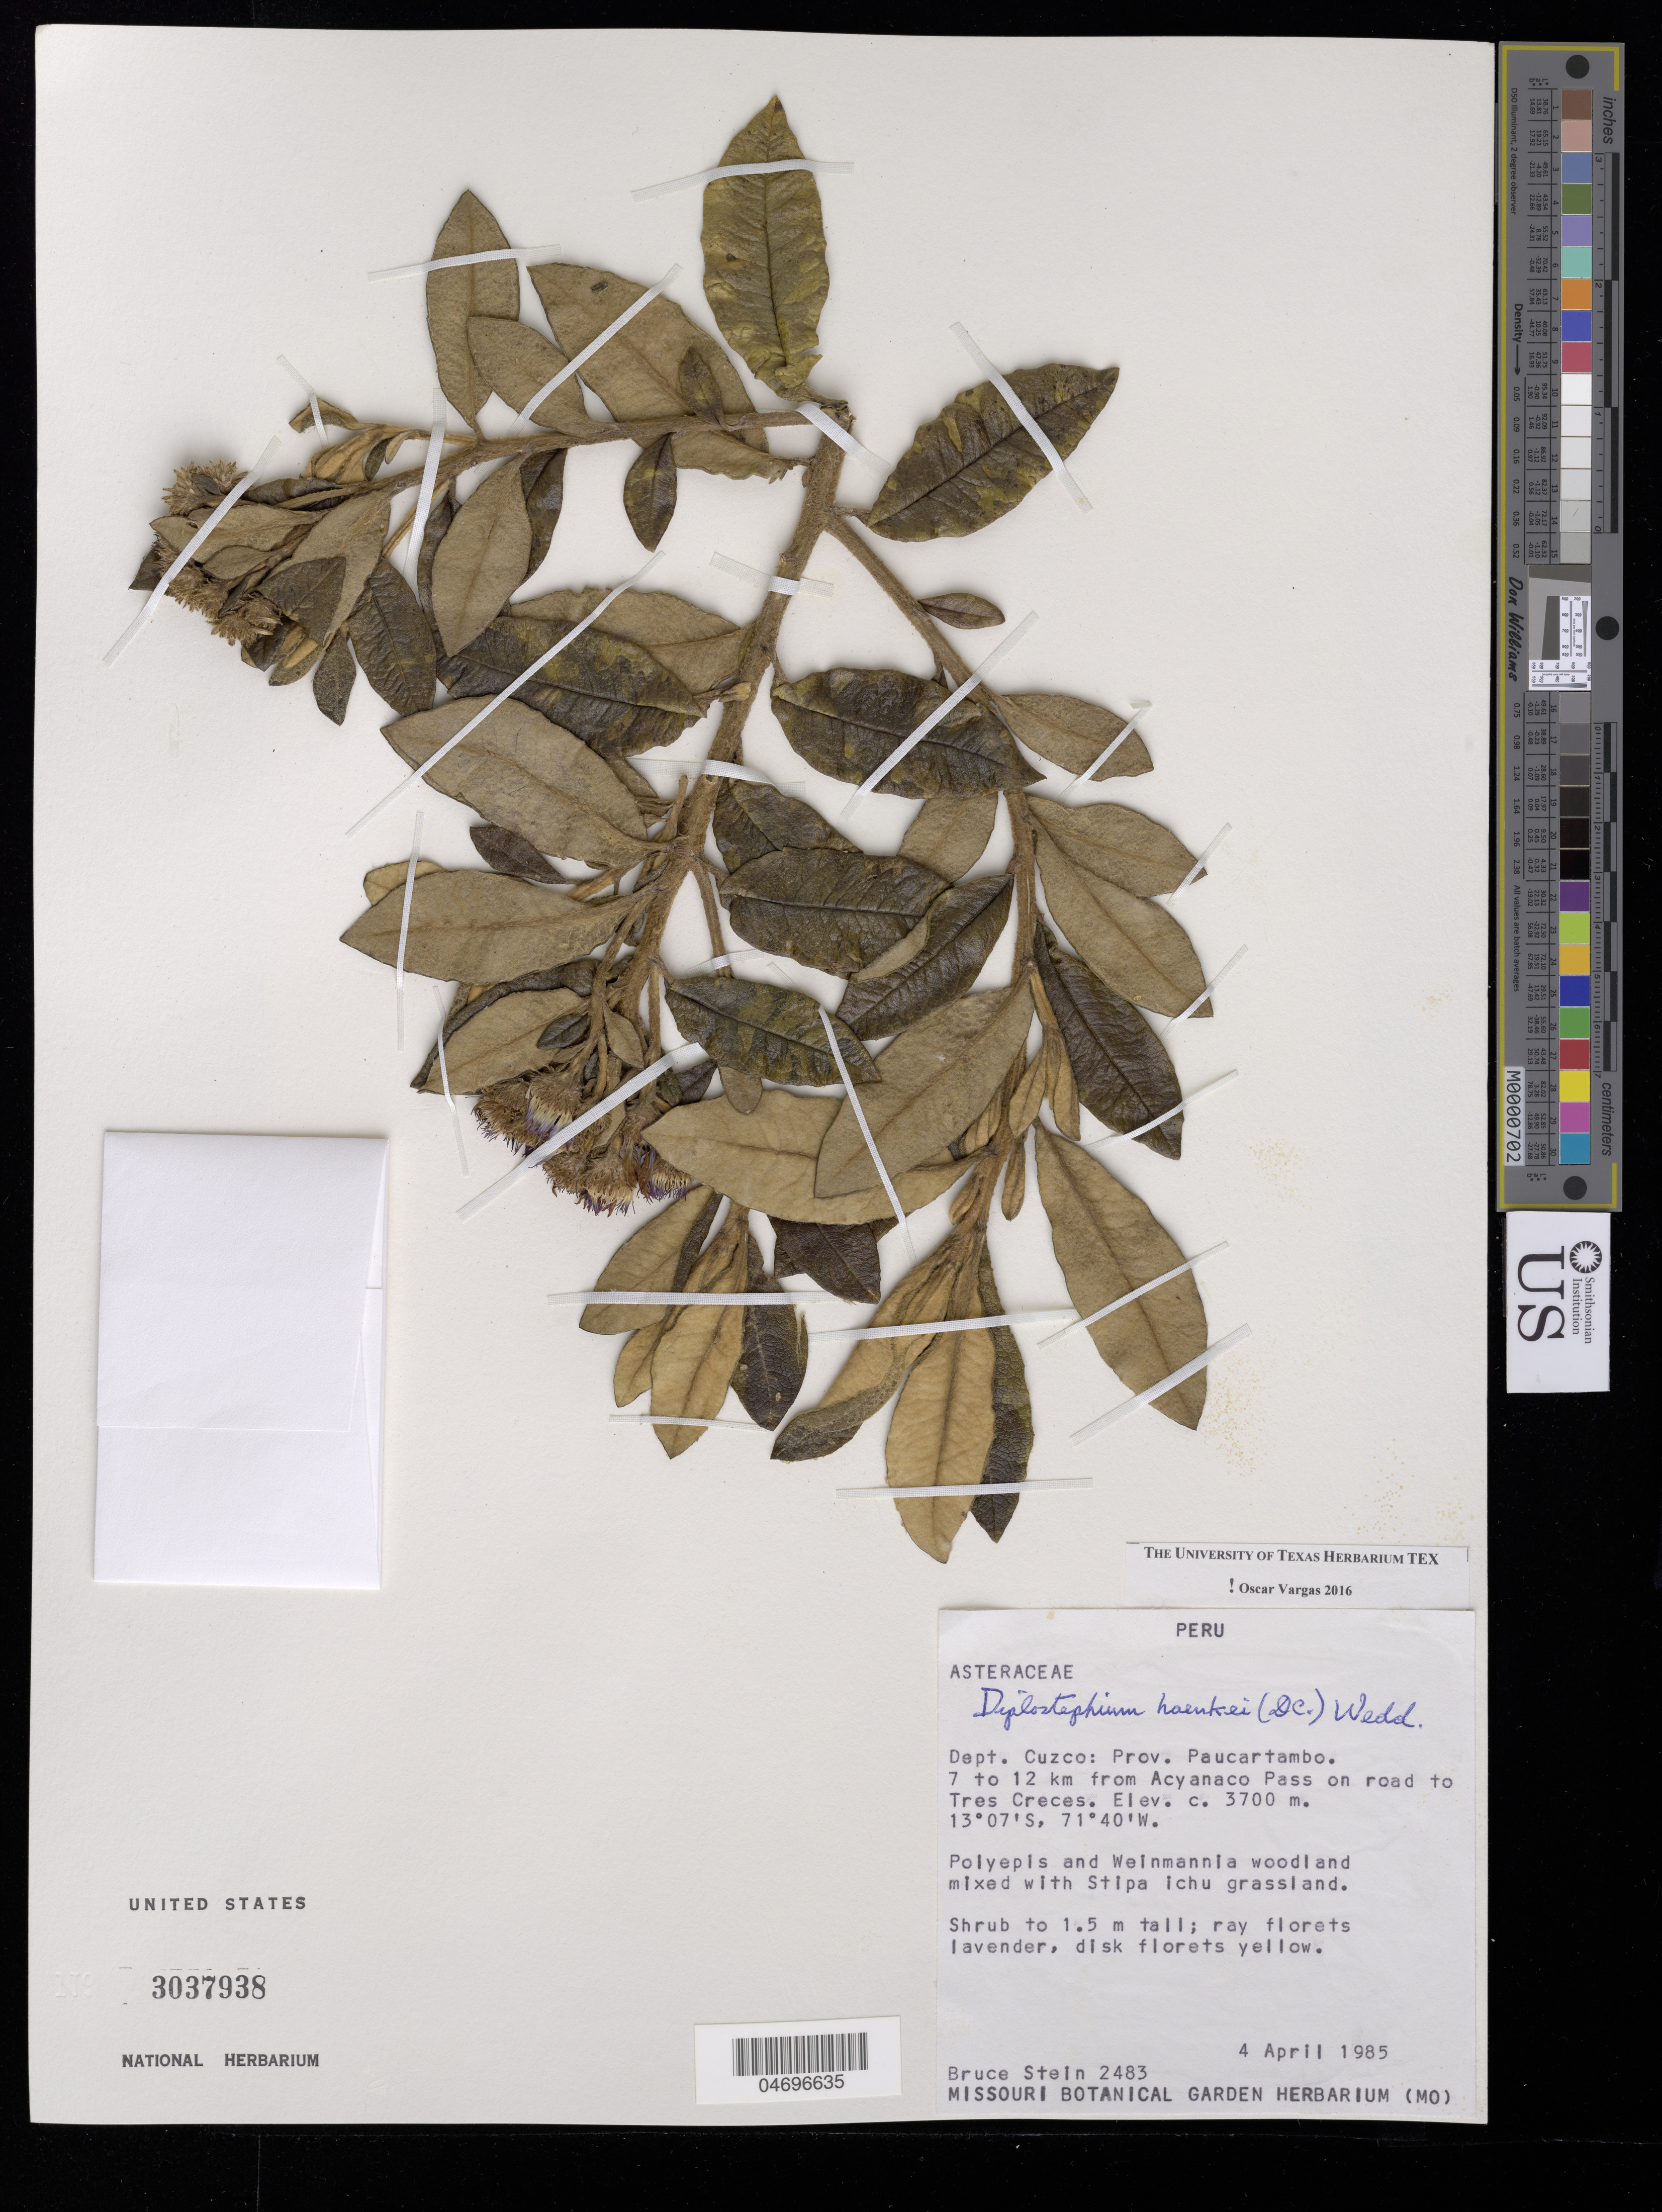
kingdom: Plantae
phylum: Tracheophyta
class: Magnoliopsida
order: Asterales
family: Asteraceae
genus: Diplostephium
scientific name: Diplostephium haenkei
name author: (DC.) Wedd.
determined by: Vargas, Oscar M.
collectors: B. A. Stein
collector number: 2483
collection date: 1985-04-04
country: Peru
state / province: Cusco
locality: Dept. Cuzco: Prov. Paucartambo 7 to 12 km from Acyanaco Pass on road to Tres Creces.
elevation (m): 3700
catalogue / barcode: US 3037938